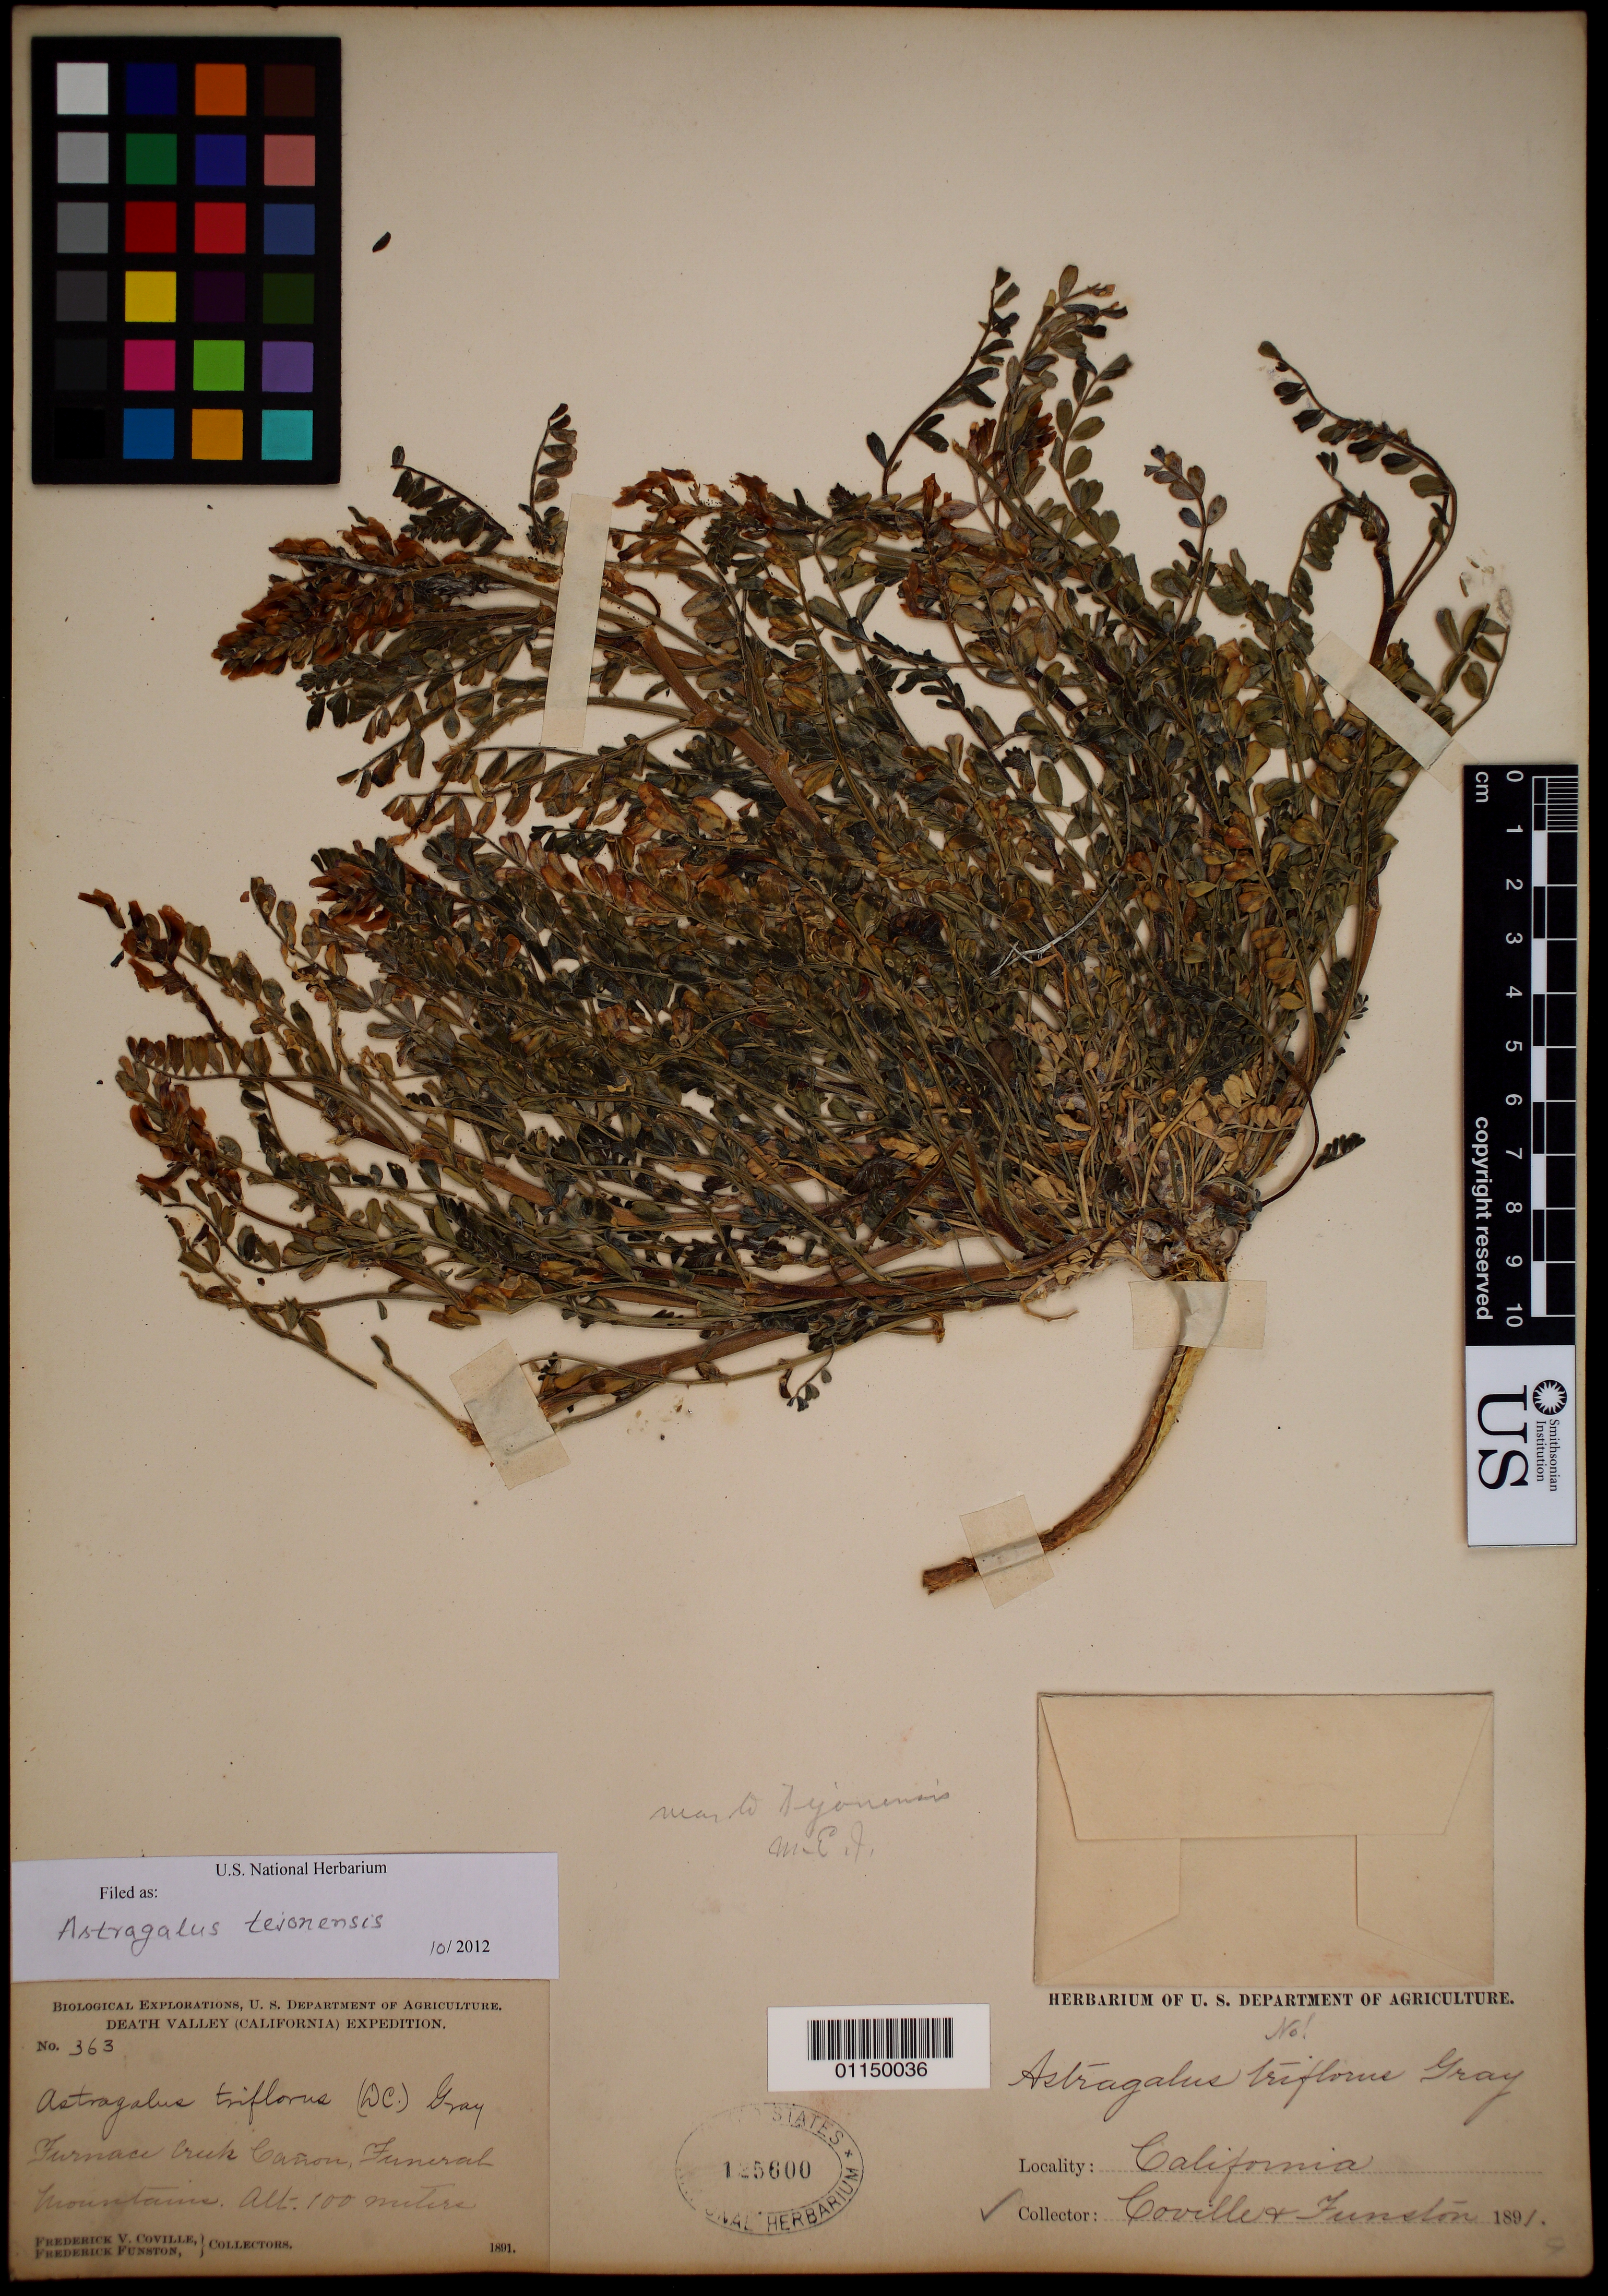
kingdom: Plantae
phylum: Tracheophyta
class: Magnoliopsida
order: Fabales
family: Fabaceae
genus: Astragalus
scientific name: Astragalus douglasii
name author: (Torr. & A. Gray) A. Gray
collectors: F. V. Coville & F. Funston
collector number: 363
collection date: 1891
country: United States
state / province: California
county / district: Inyo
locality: Furnace Creek Canyon, Funeral Mts.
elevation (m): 100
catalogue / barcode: US 125600